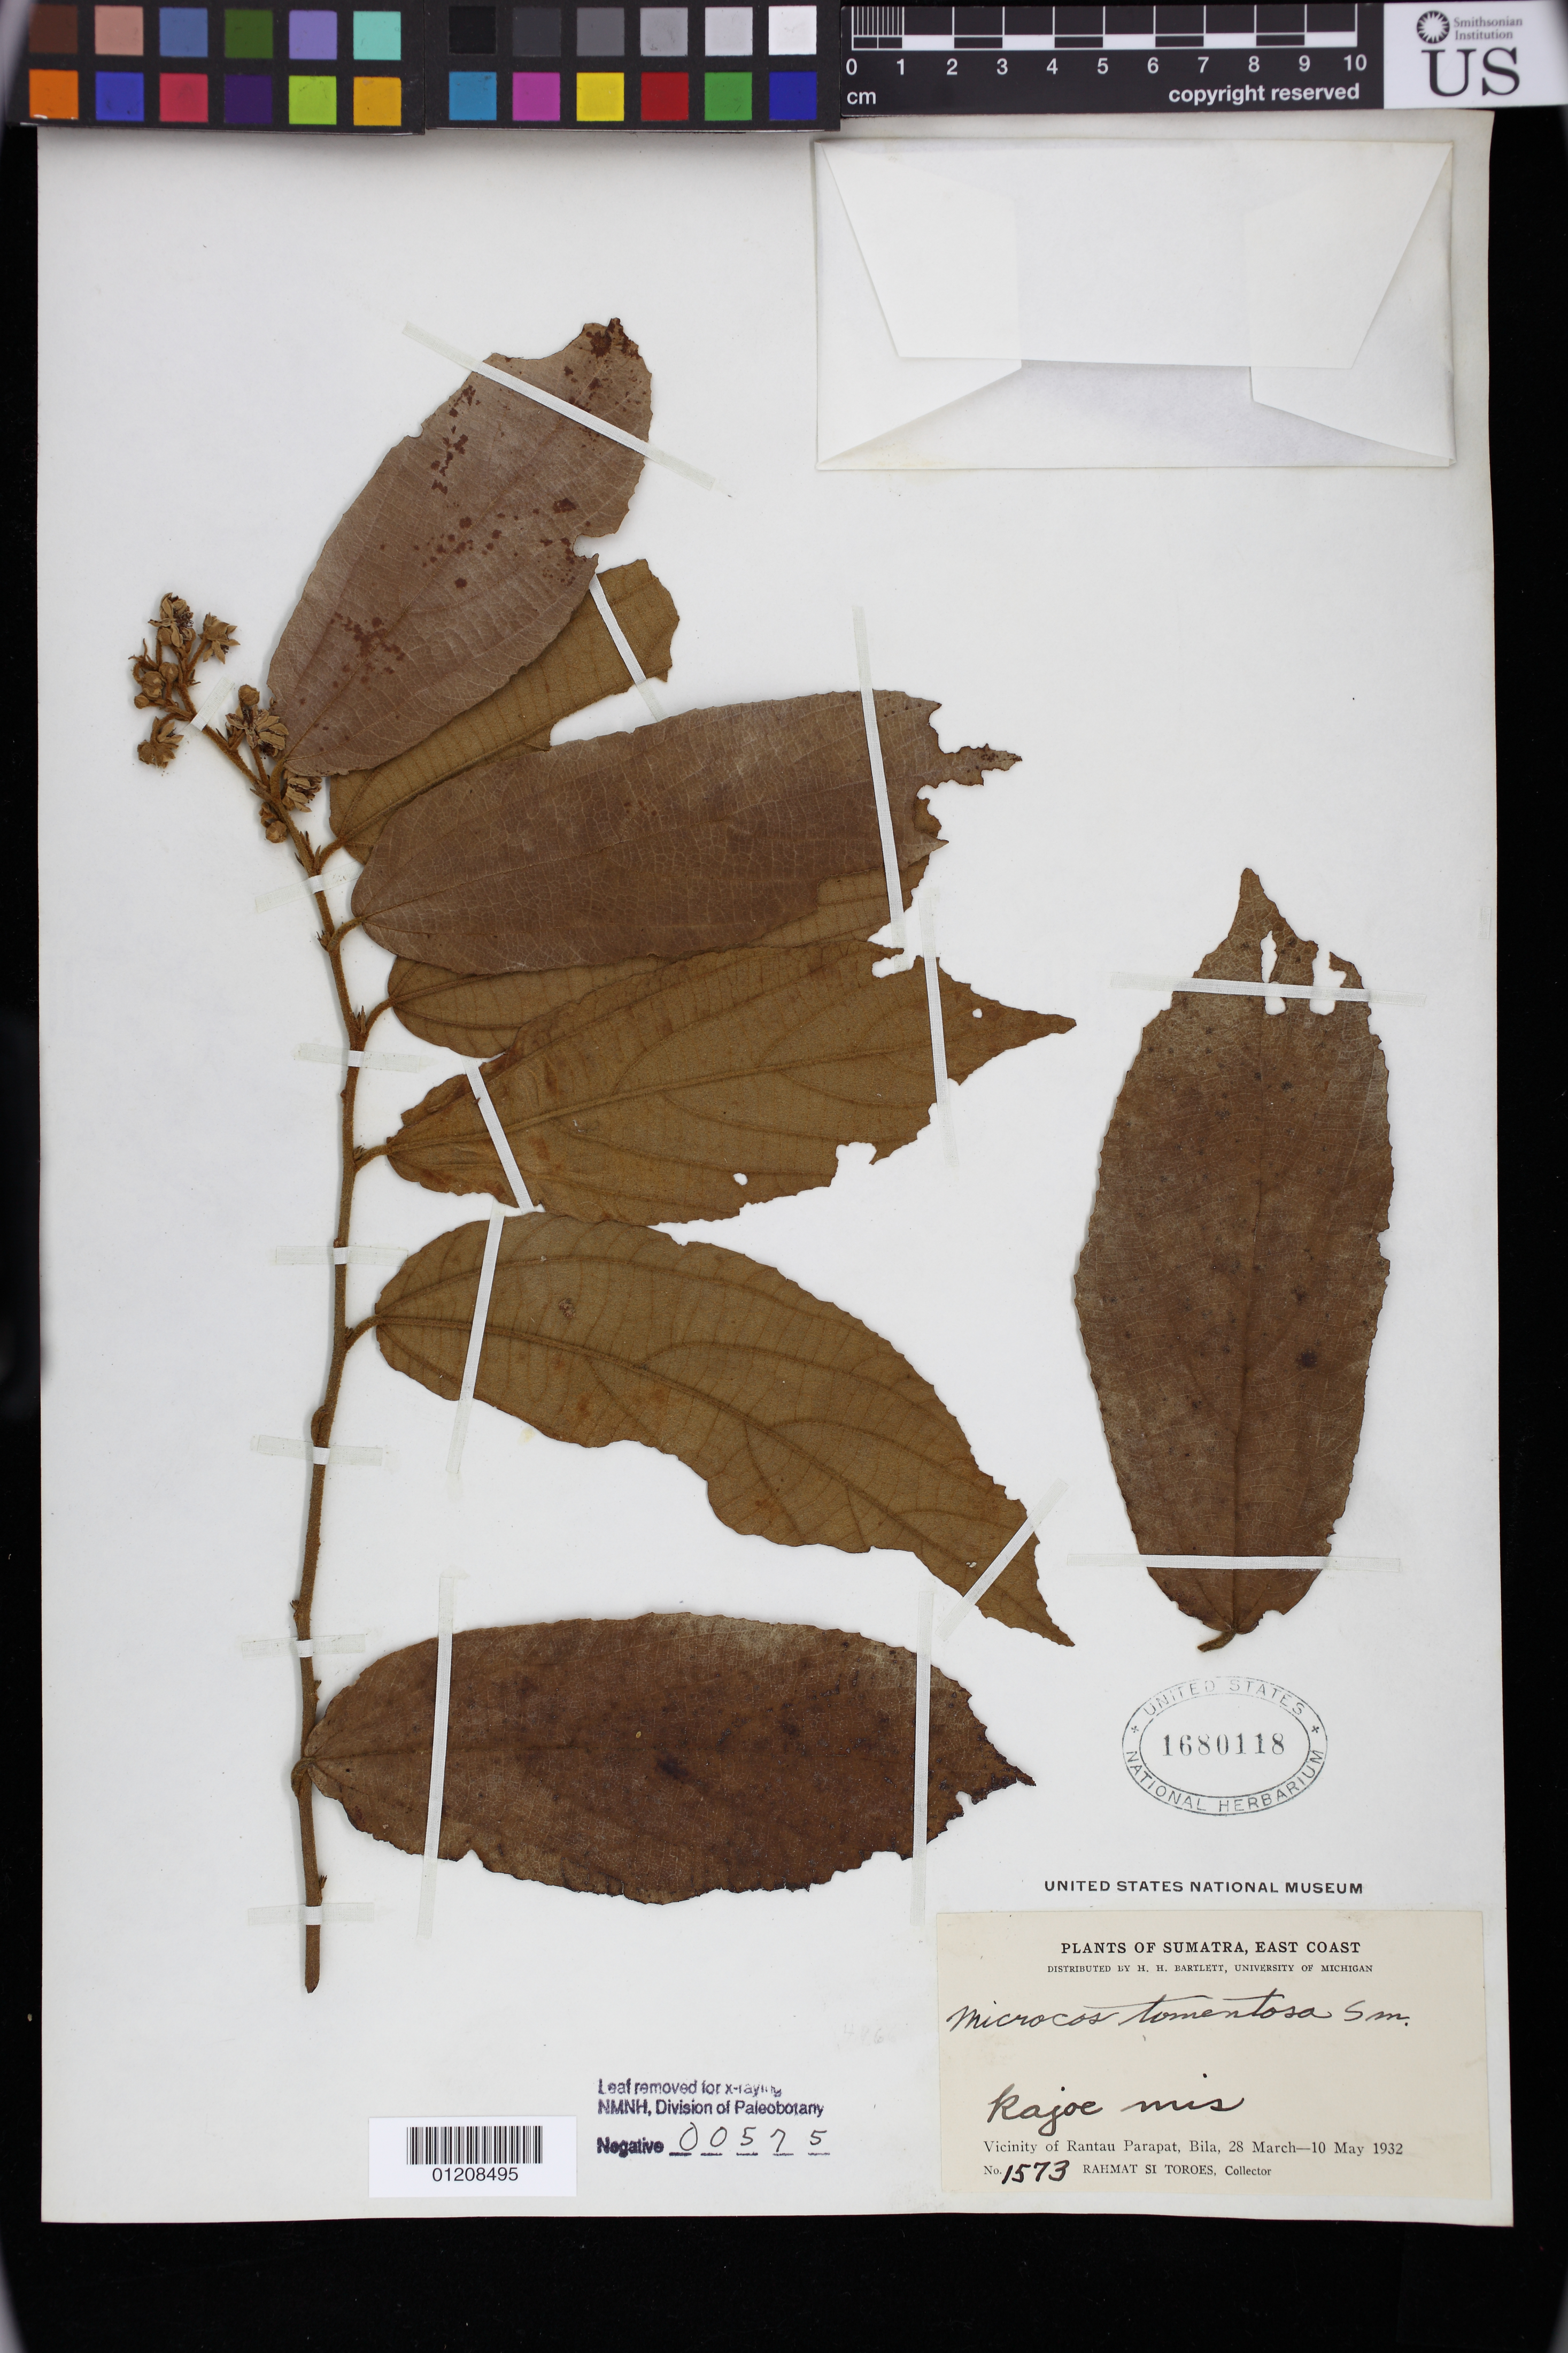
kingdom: Plantae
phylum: Tracheophyta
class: Magnoliopsida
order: Malvales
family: Malvaceae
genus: Microcos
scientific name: Microcos tomentosa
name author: Sm.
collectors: Rahmat Si Boeea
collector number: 1573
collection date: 1932-03-28/1932-05-10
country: Indonesia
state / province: Sumatra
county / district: Sumatera Utara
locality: Vicinity of Rantau Parapat, Bila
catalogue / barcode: US 1680118